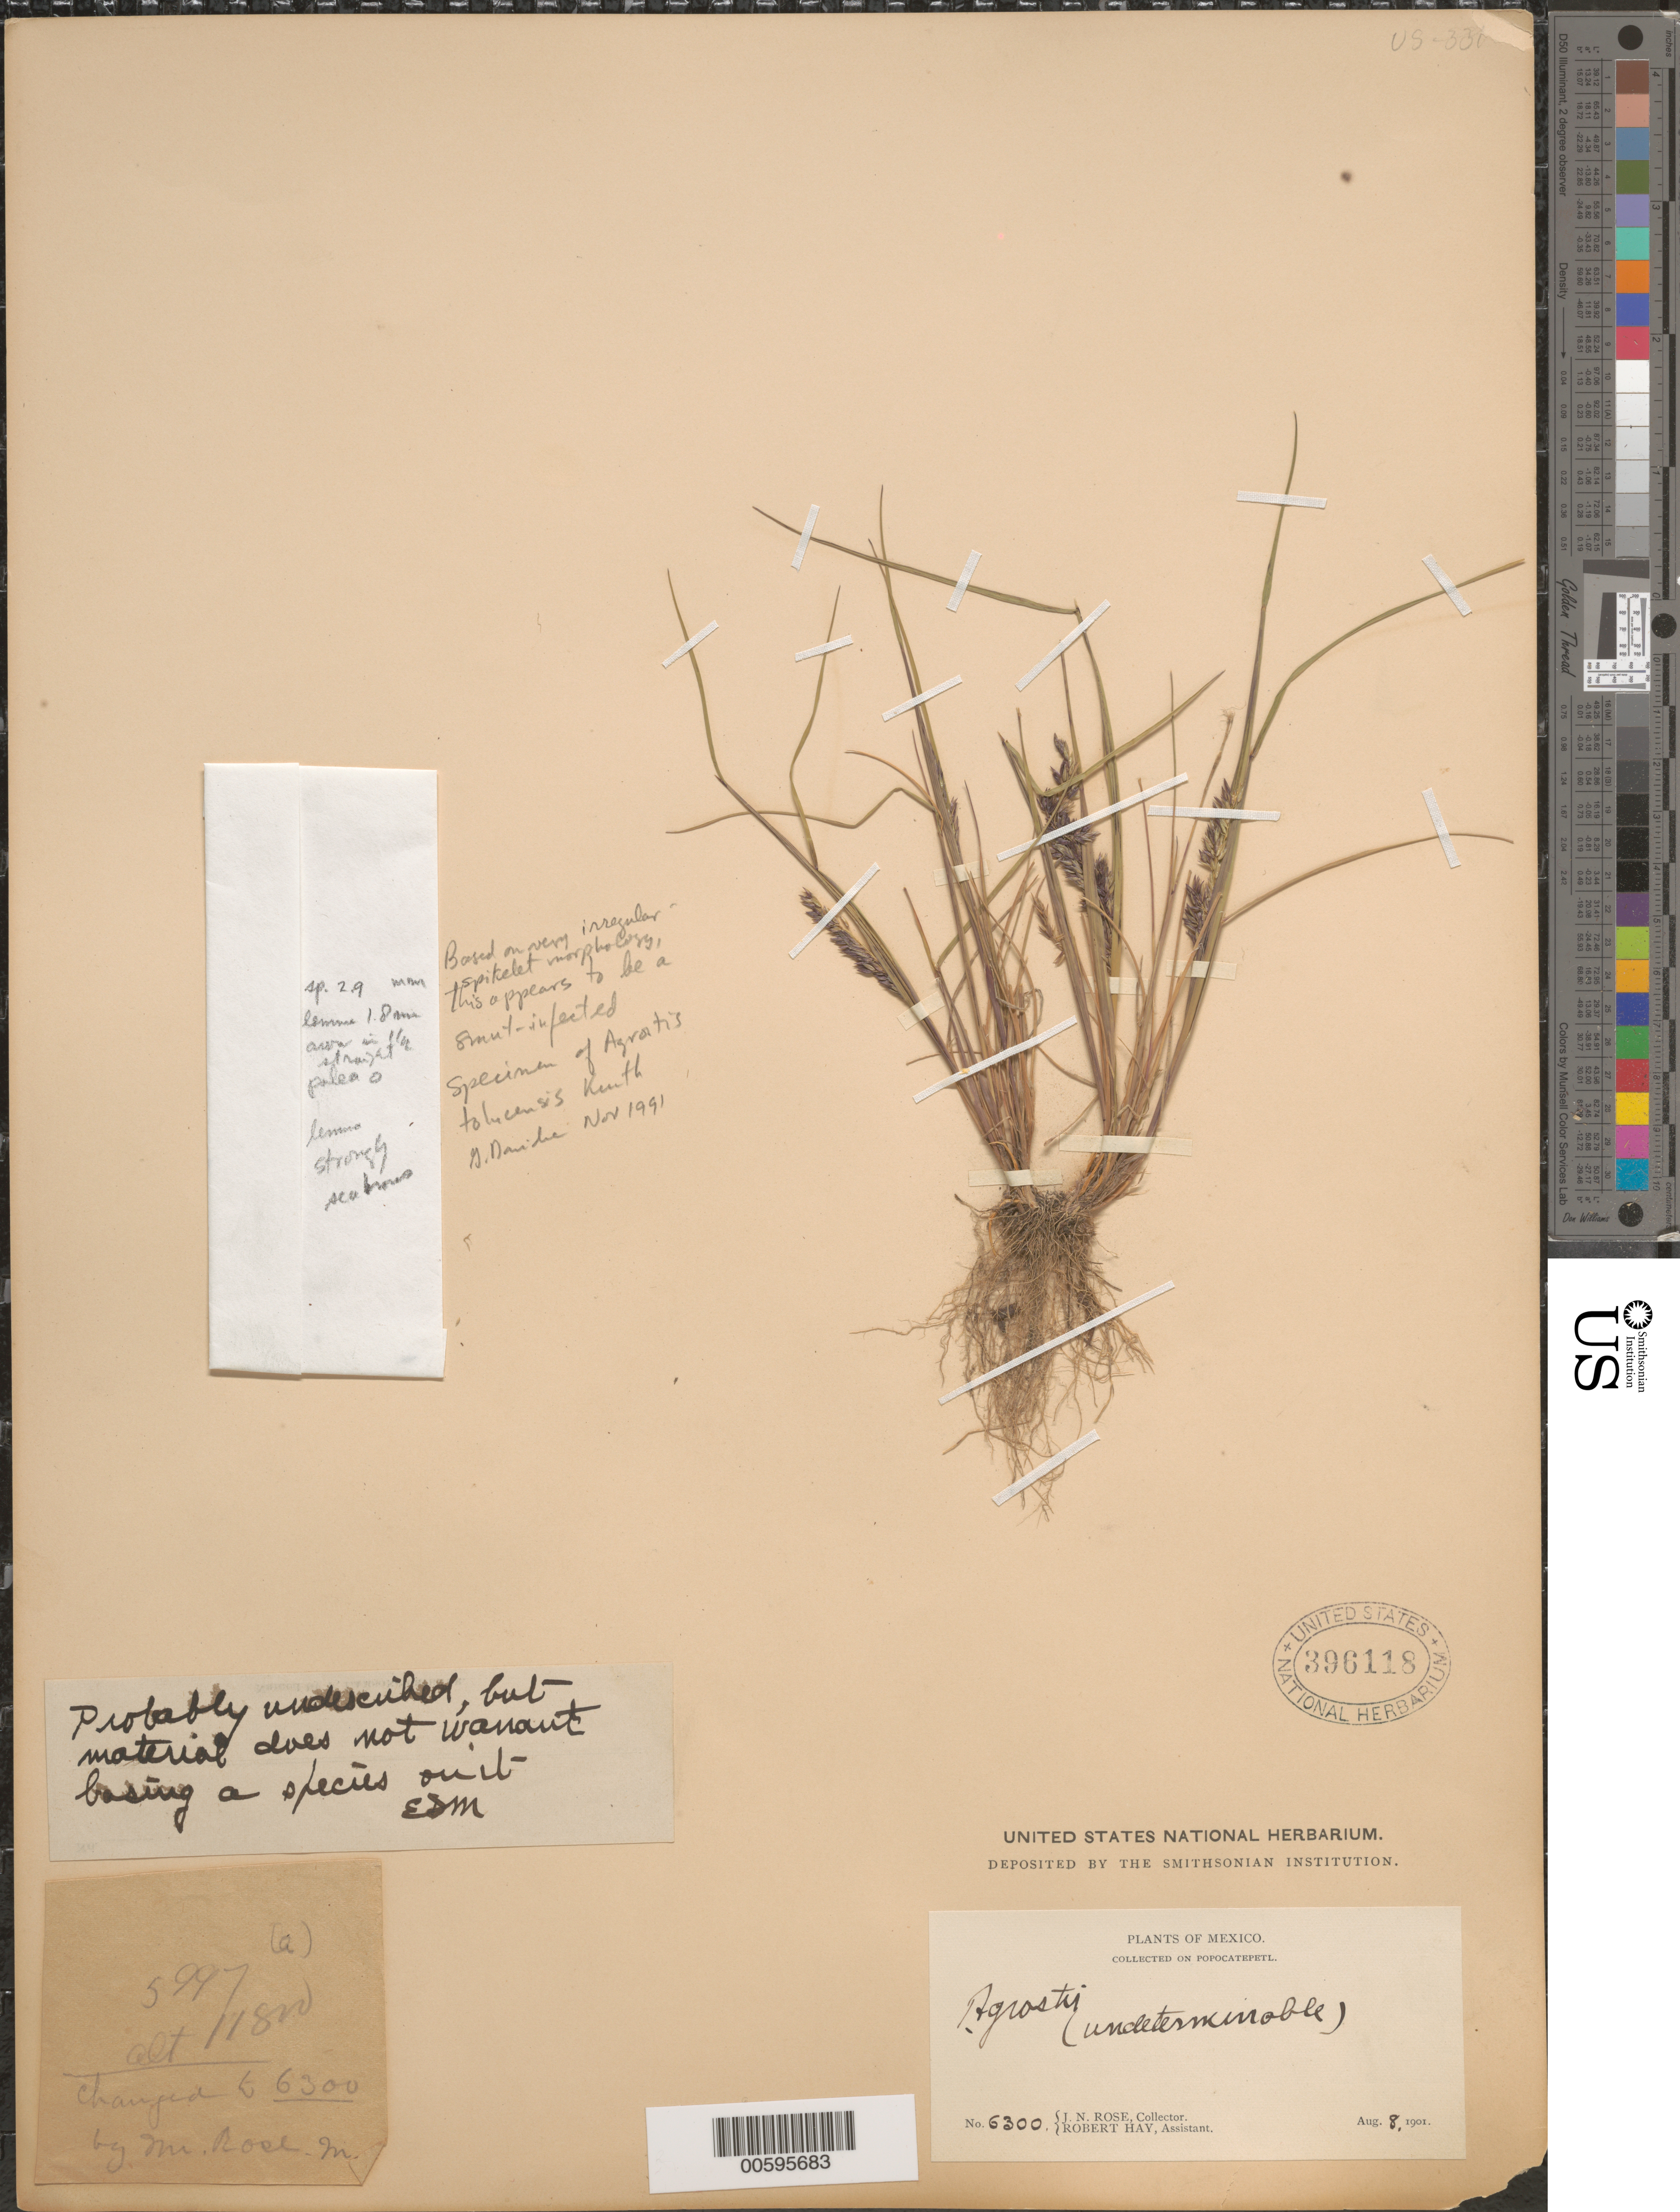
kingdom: Plantae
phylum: Tracheophyta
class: Liliopsida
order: Poales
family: Poaceae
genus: Agrostis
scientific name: Agrostis sp.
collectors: J. N. Rose & R. H. Hay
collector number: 6300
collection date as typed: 8 Aug 1901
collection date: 1901-08-08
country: Mexico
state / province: México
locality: Popocatepetl.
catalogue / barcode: US 396118